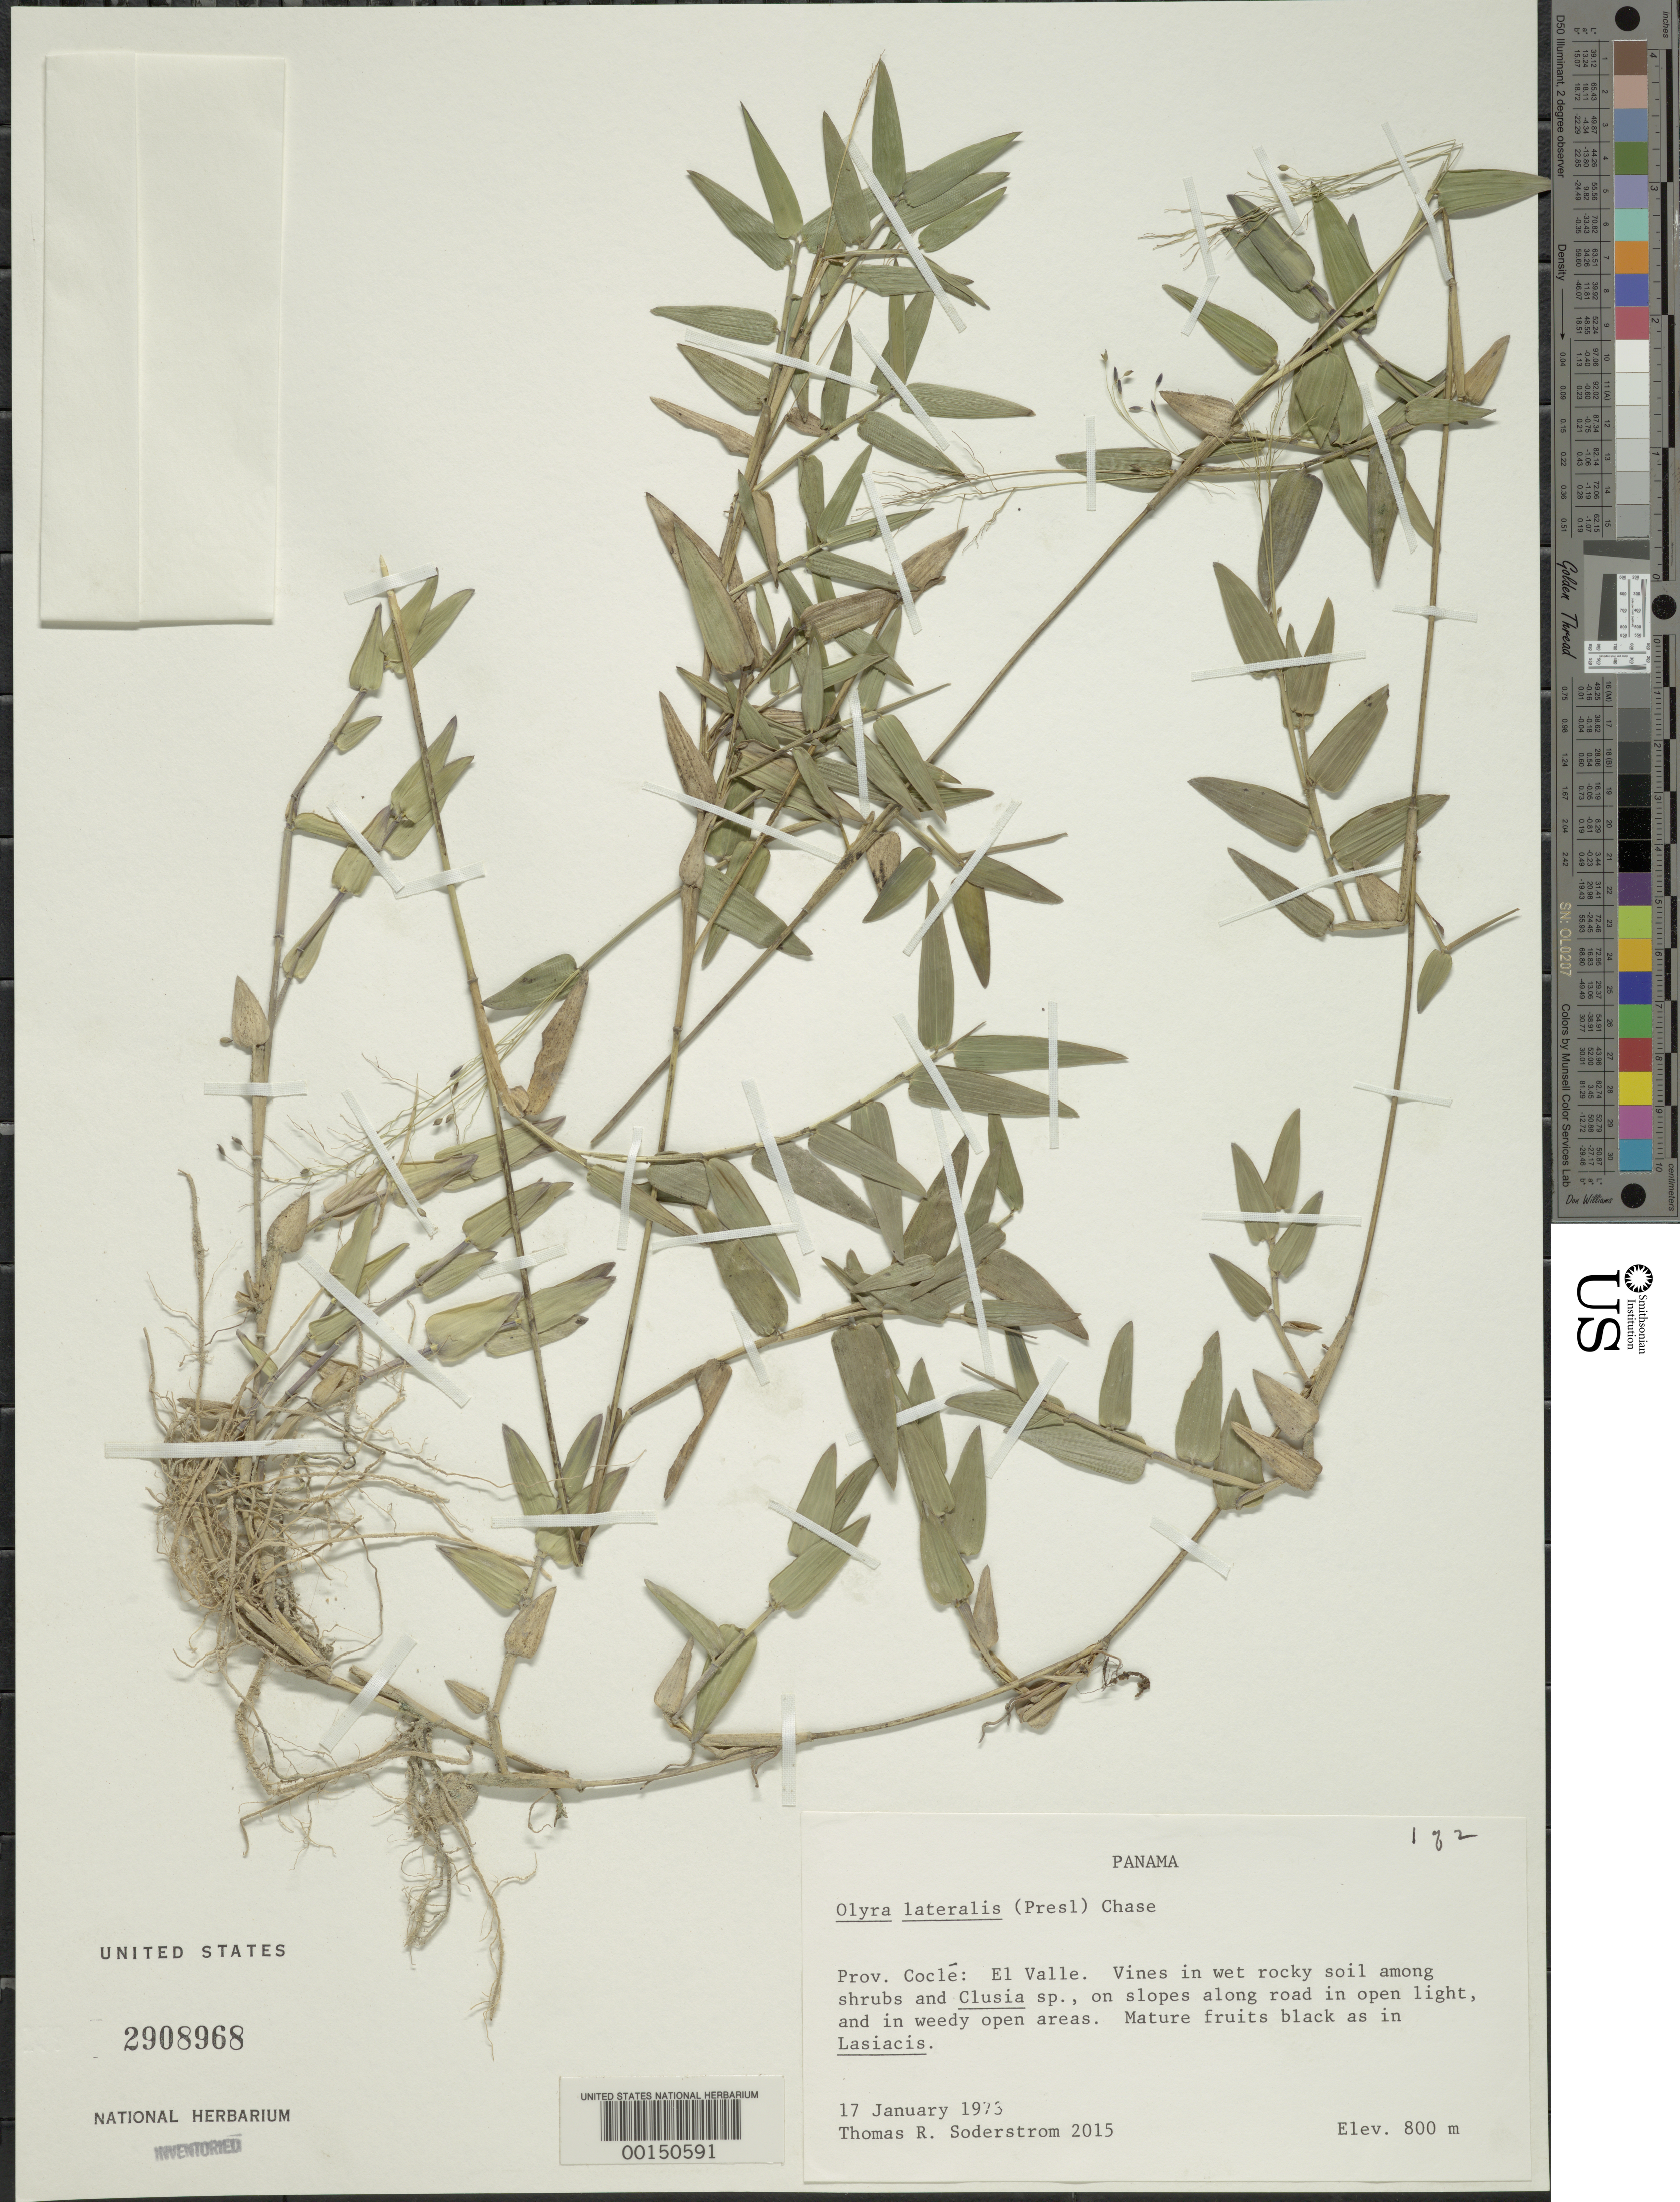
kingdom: Plantae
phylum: Tracheophyta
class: Liliopsida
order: Poales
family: Poaceae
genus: Parodiolyra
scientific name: Parodiolyra lateralis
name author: (J. Presl ex Nees) Soderstr. & Zuloaga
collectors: T. R. Soderstrom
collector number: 2015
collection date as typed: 17 Jan 1975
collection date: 1975-01-17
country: Panama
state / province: Coclé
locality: El Valle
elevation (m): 800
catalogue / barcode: US 2908968